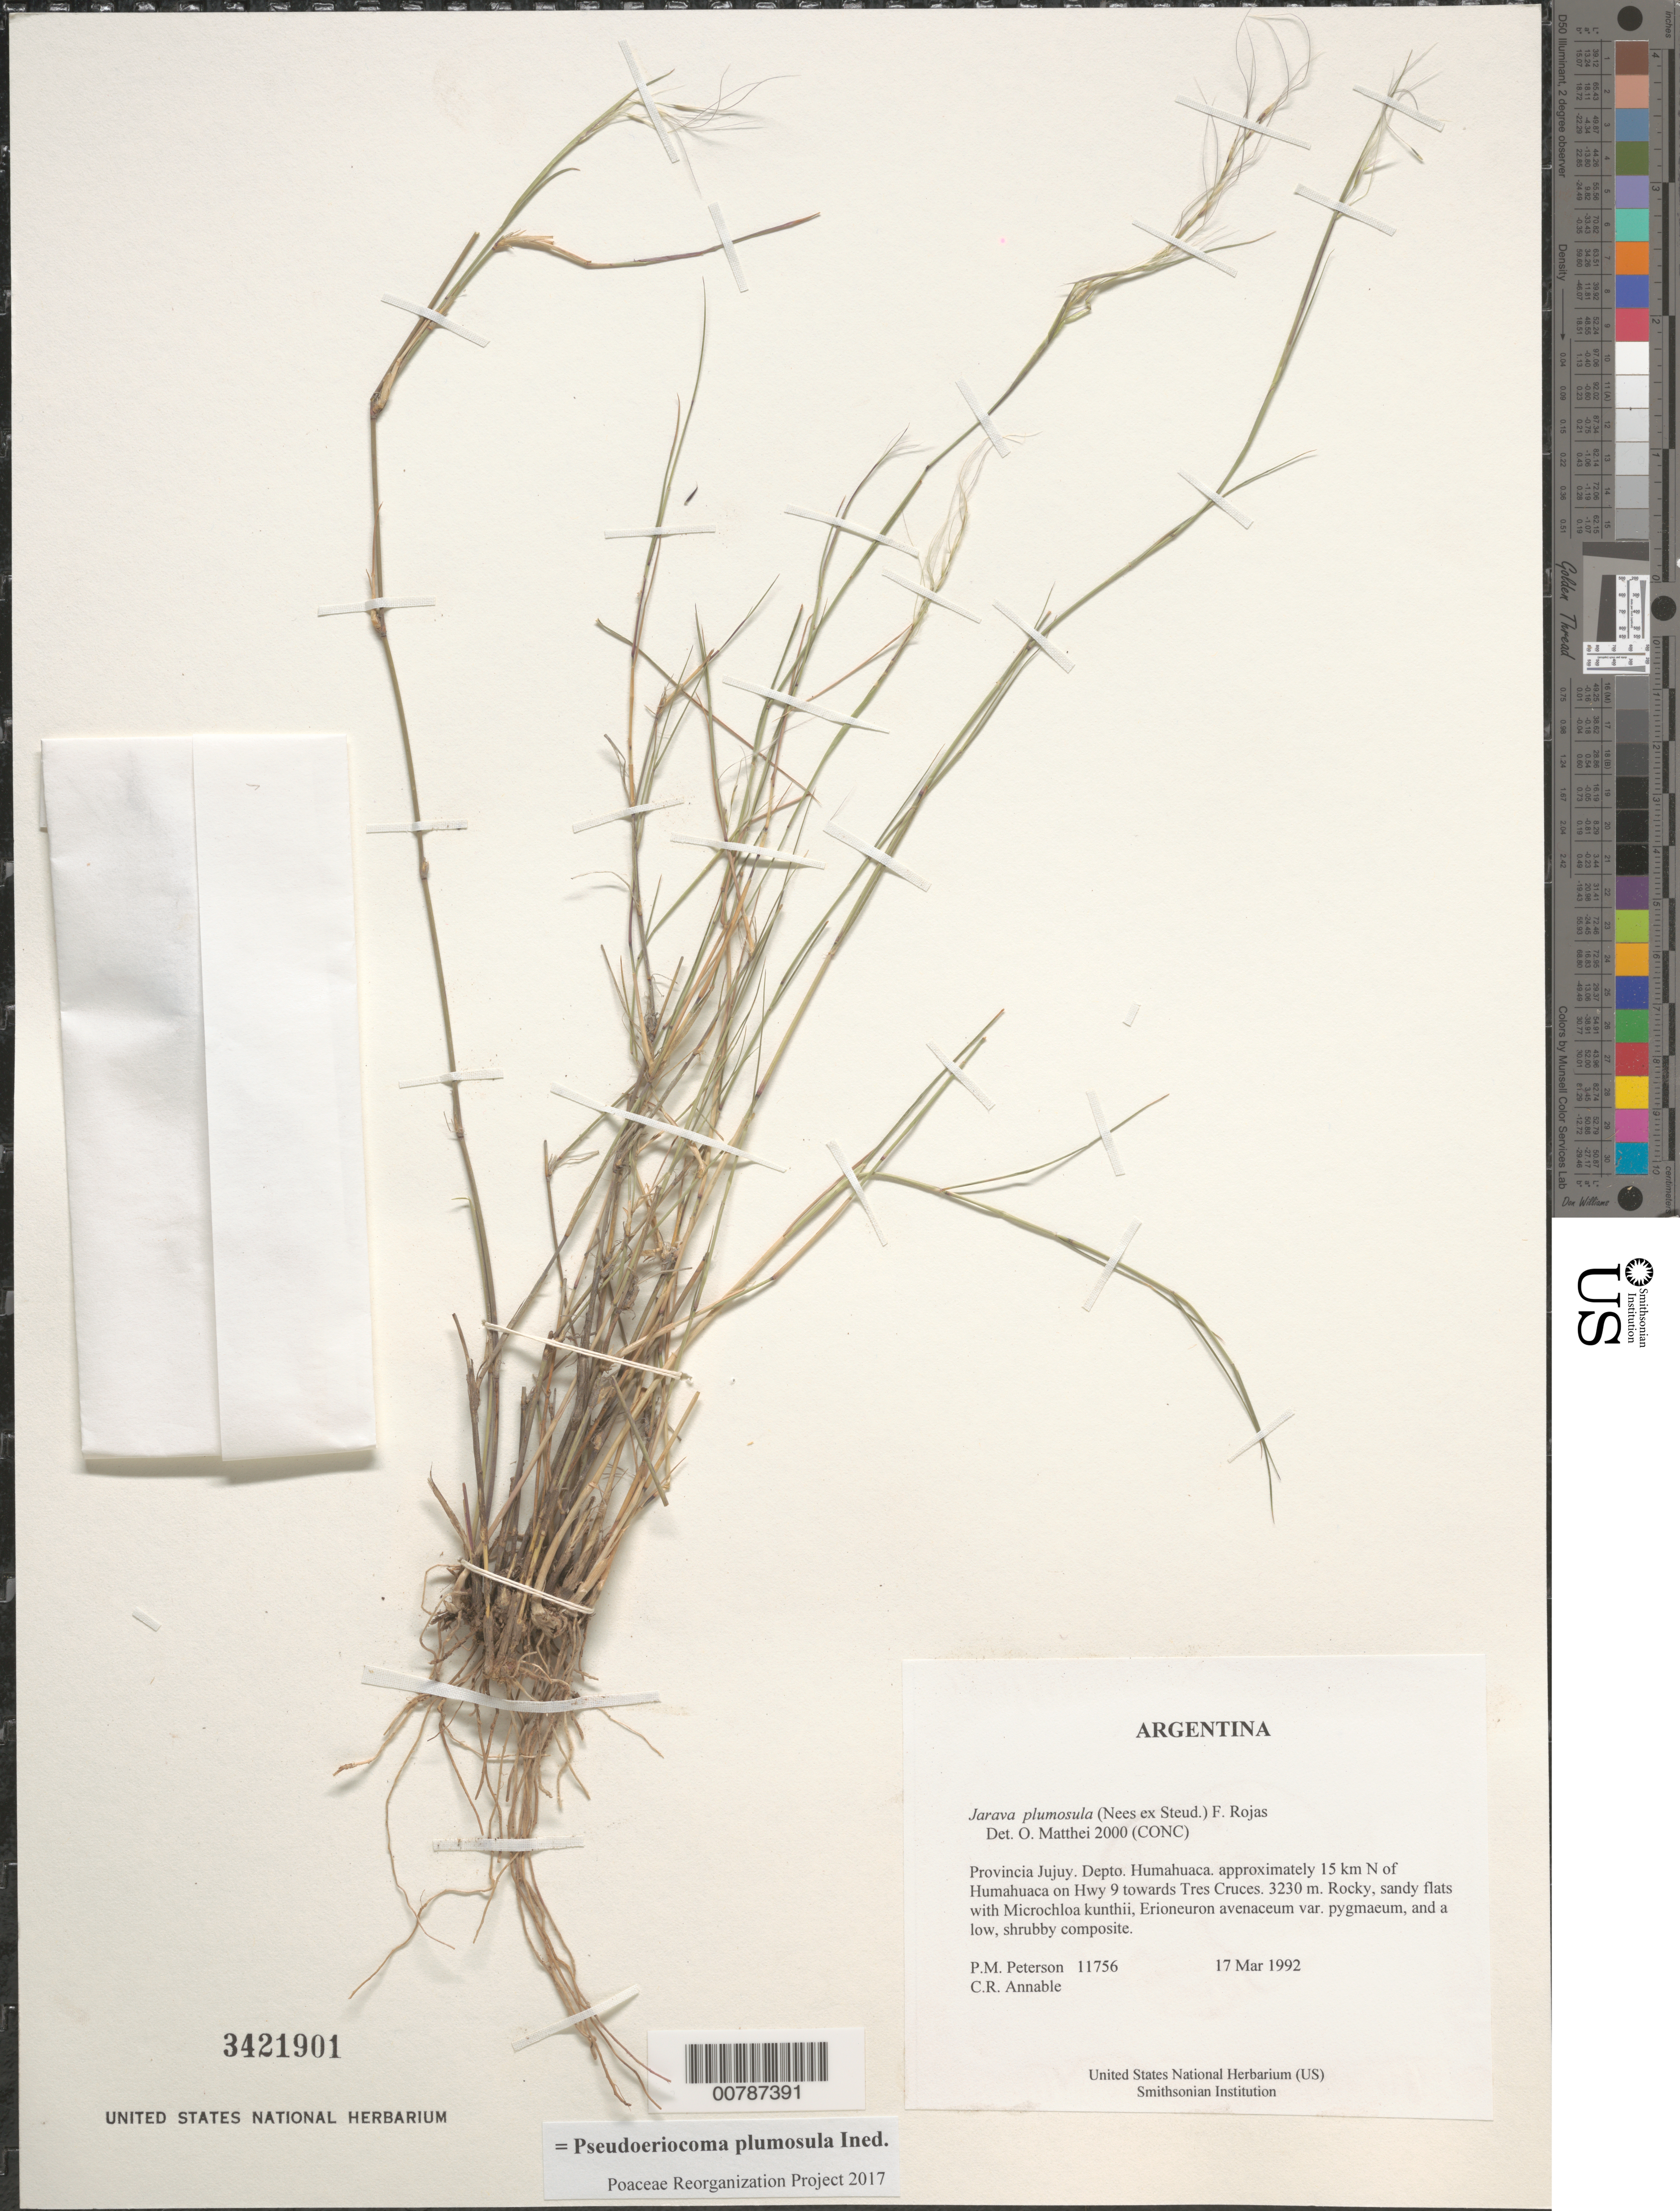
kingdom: Plantae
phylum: Tracheophyta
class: Liliopsida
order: Poales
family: Poaceae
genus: Pseudoeriocoma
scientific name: Pseudoeriocoma plumosula ined.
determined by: Poaceae Reorganization Project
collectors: P. M. Peterson & C. R. Annable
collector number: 11756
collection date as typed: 17 Mar 1992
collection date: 1992-03-17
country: Argentina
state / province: Jujuy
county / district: Humahuaca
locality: approximately 15 km N of Humahuaca on Hwy 9 towards Tres Cruces.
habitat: Rocky, sandy flats with Microchloa kunthii, Erioneuron avenaceum var. pygmaeum, and a low, shruby composite.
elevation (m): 3230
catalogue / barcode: US 3421901